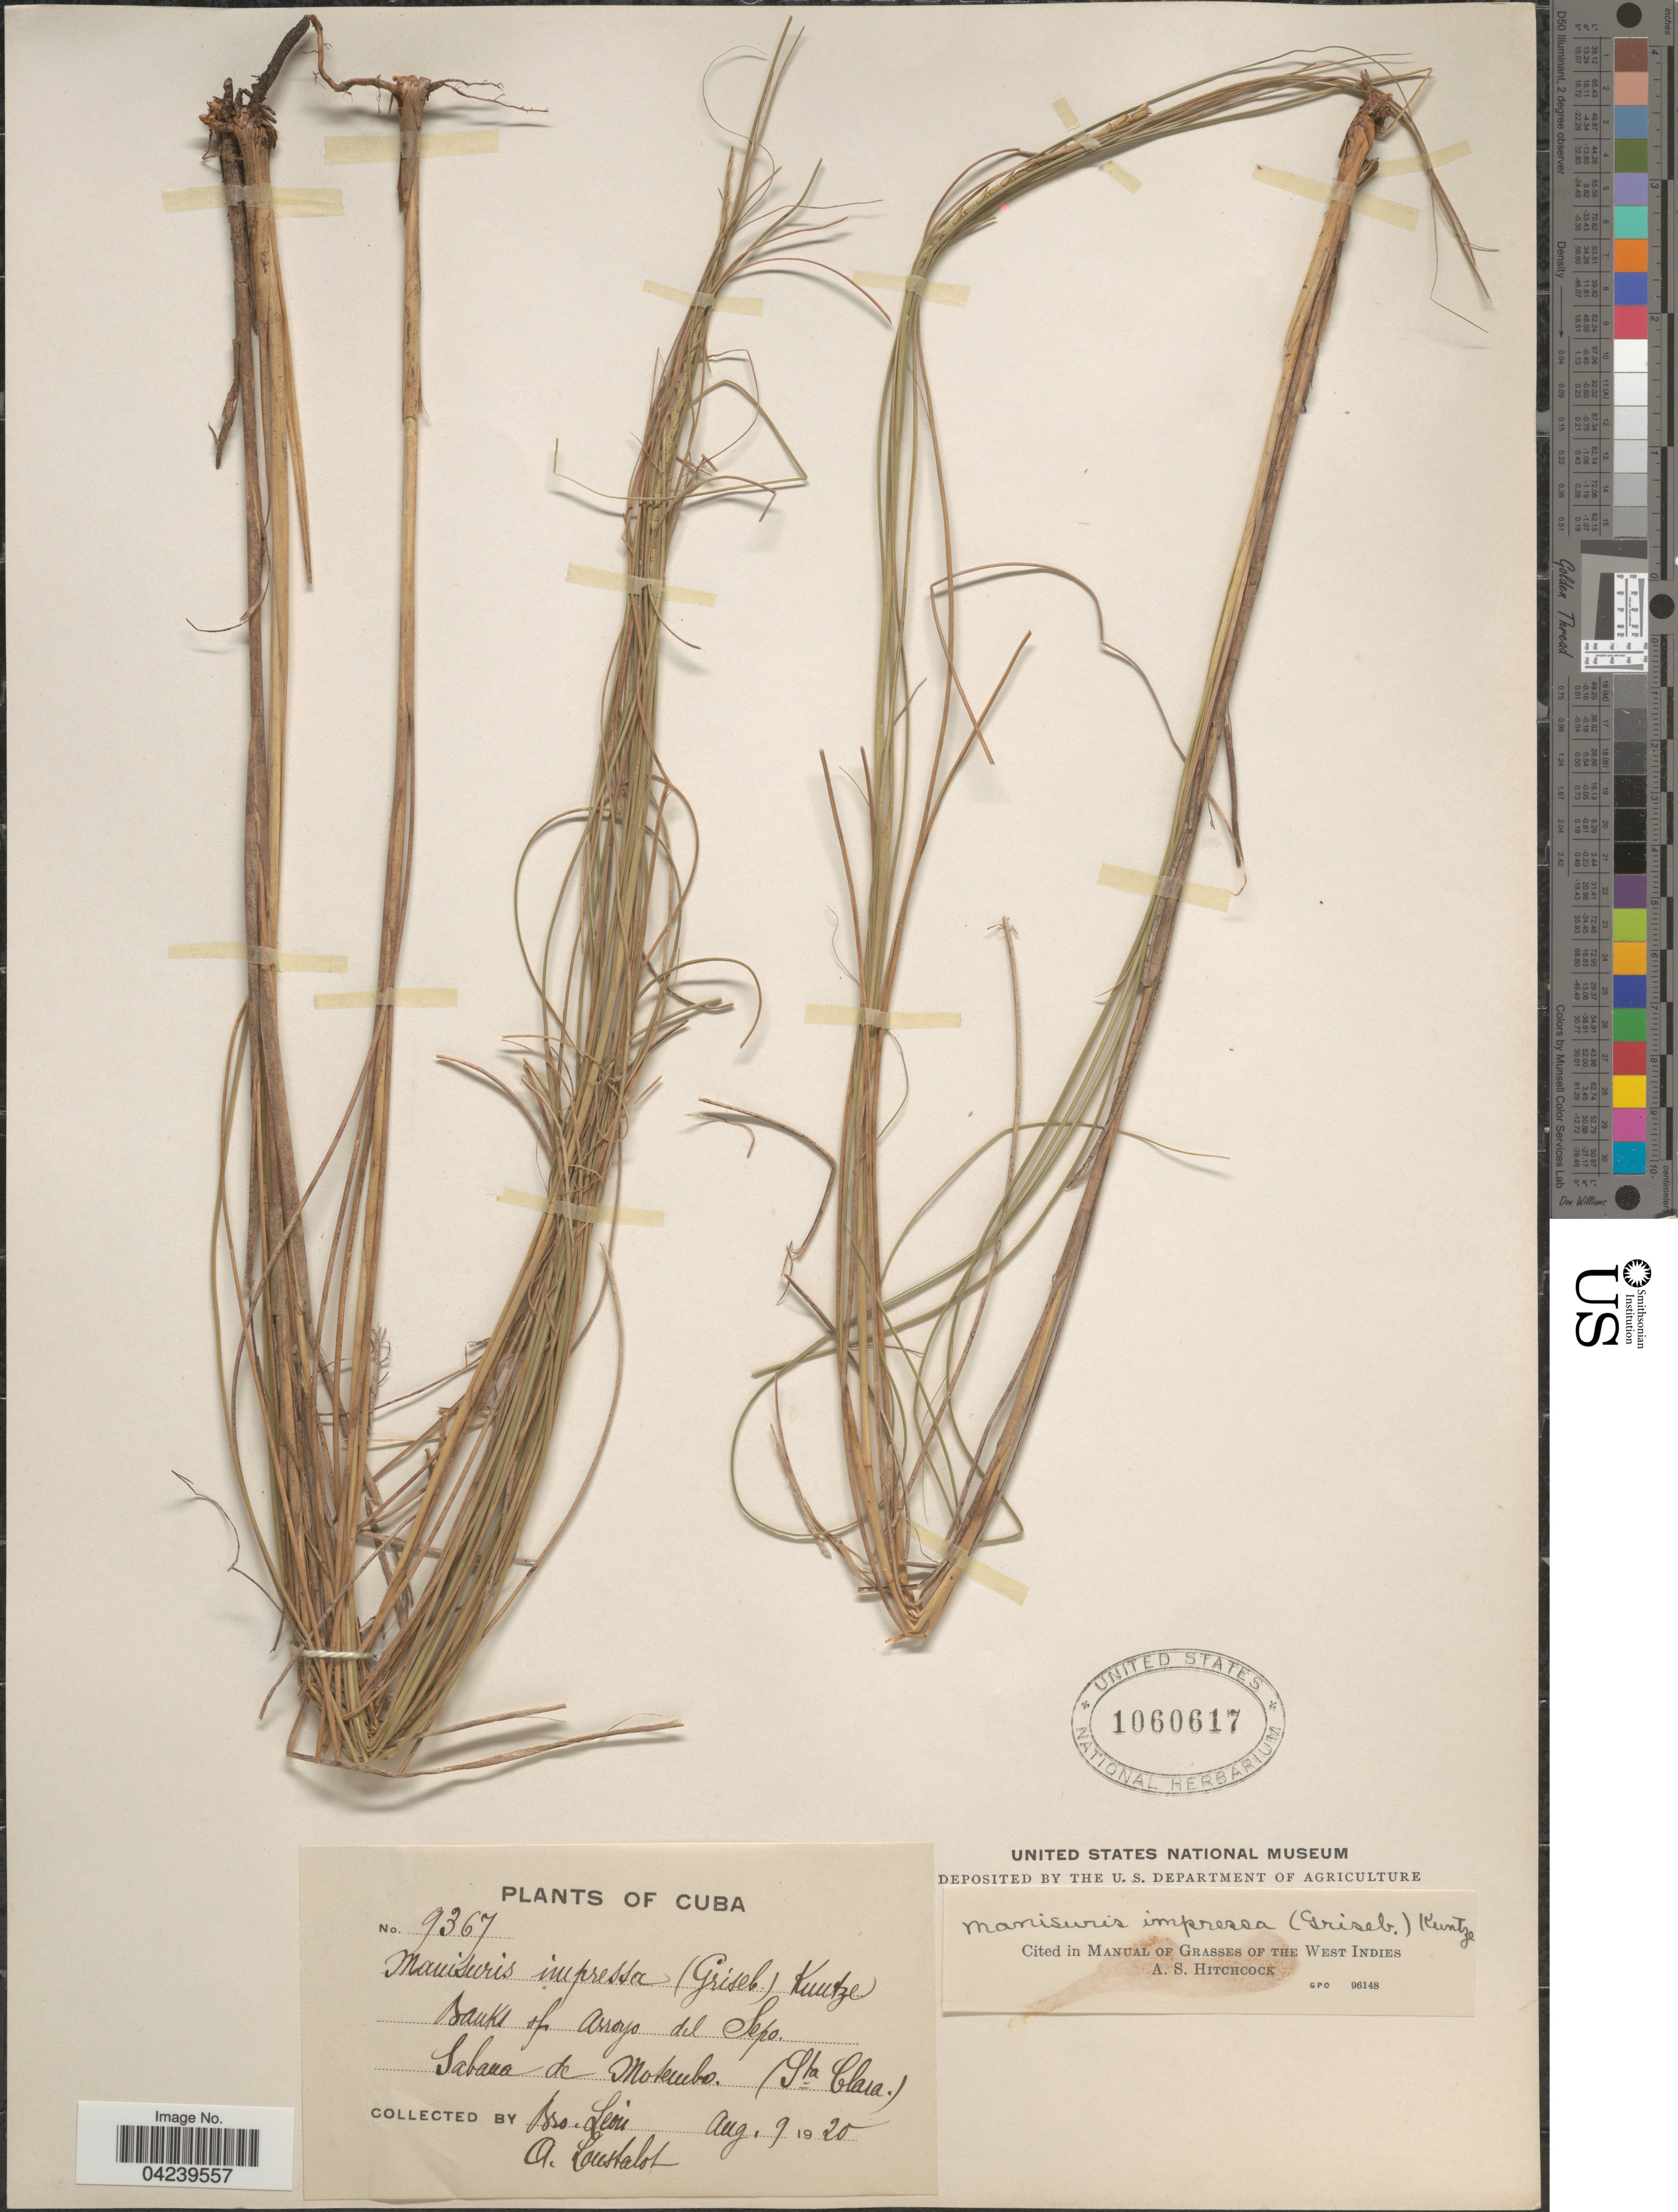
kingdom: Plantae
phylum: Tracheophyta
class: Liliopsida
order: Poales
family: Poaceae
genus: Rhytachne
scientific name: Rhytachne sp.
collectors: Bro. León & A. Loustalot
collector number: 9367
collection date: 1920-08-09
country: Cuba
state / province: Las Villas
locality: Banks of Arroyo del Sepo. Sabana de Motembo. (Sta Clara.).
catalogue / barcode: US 1060617